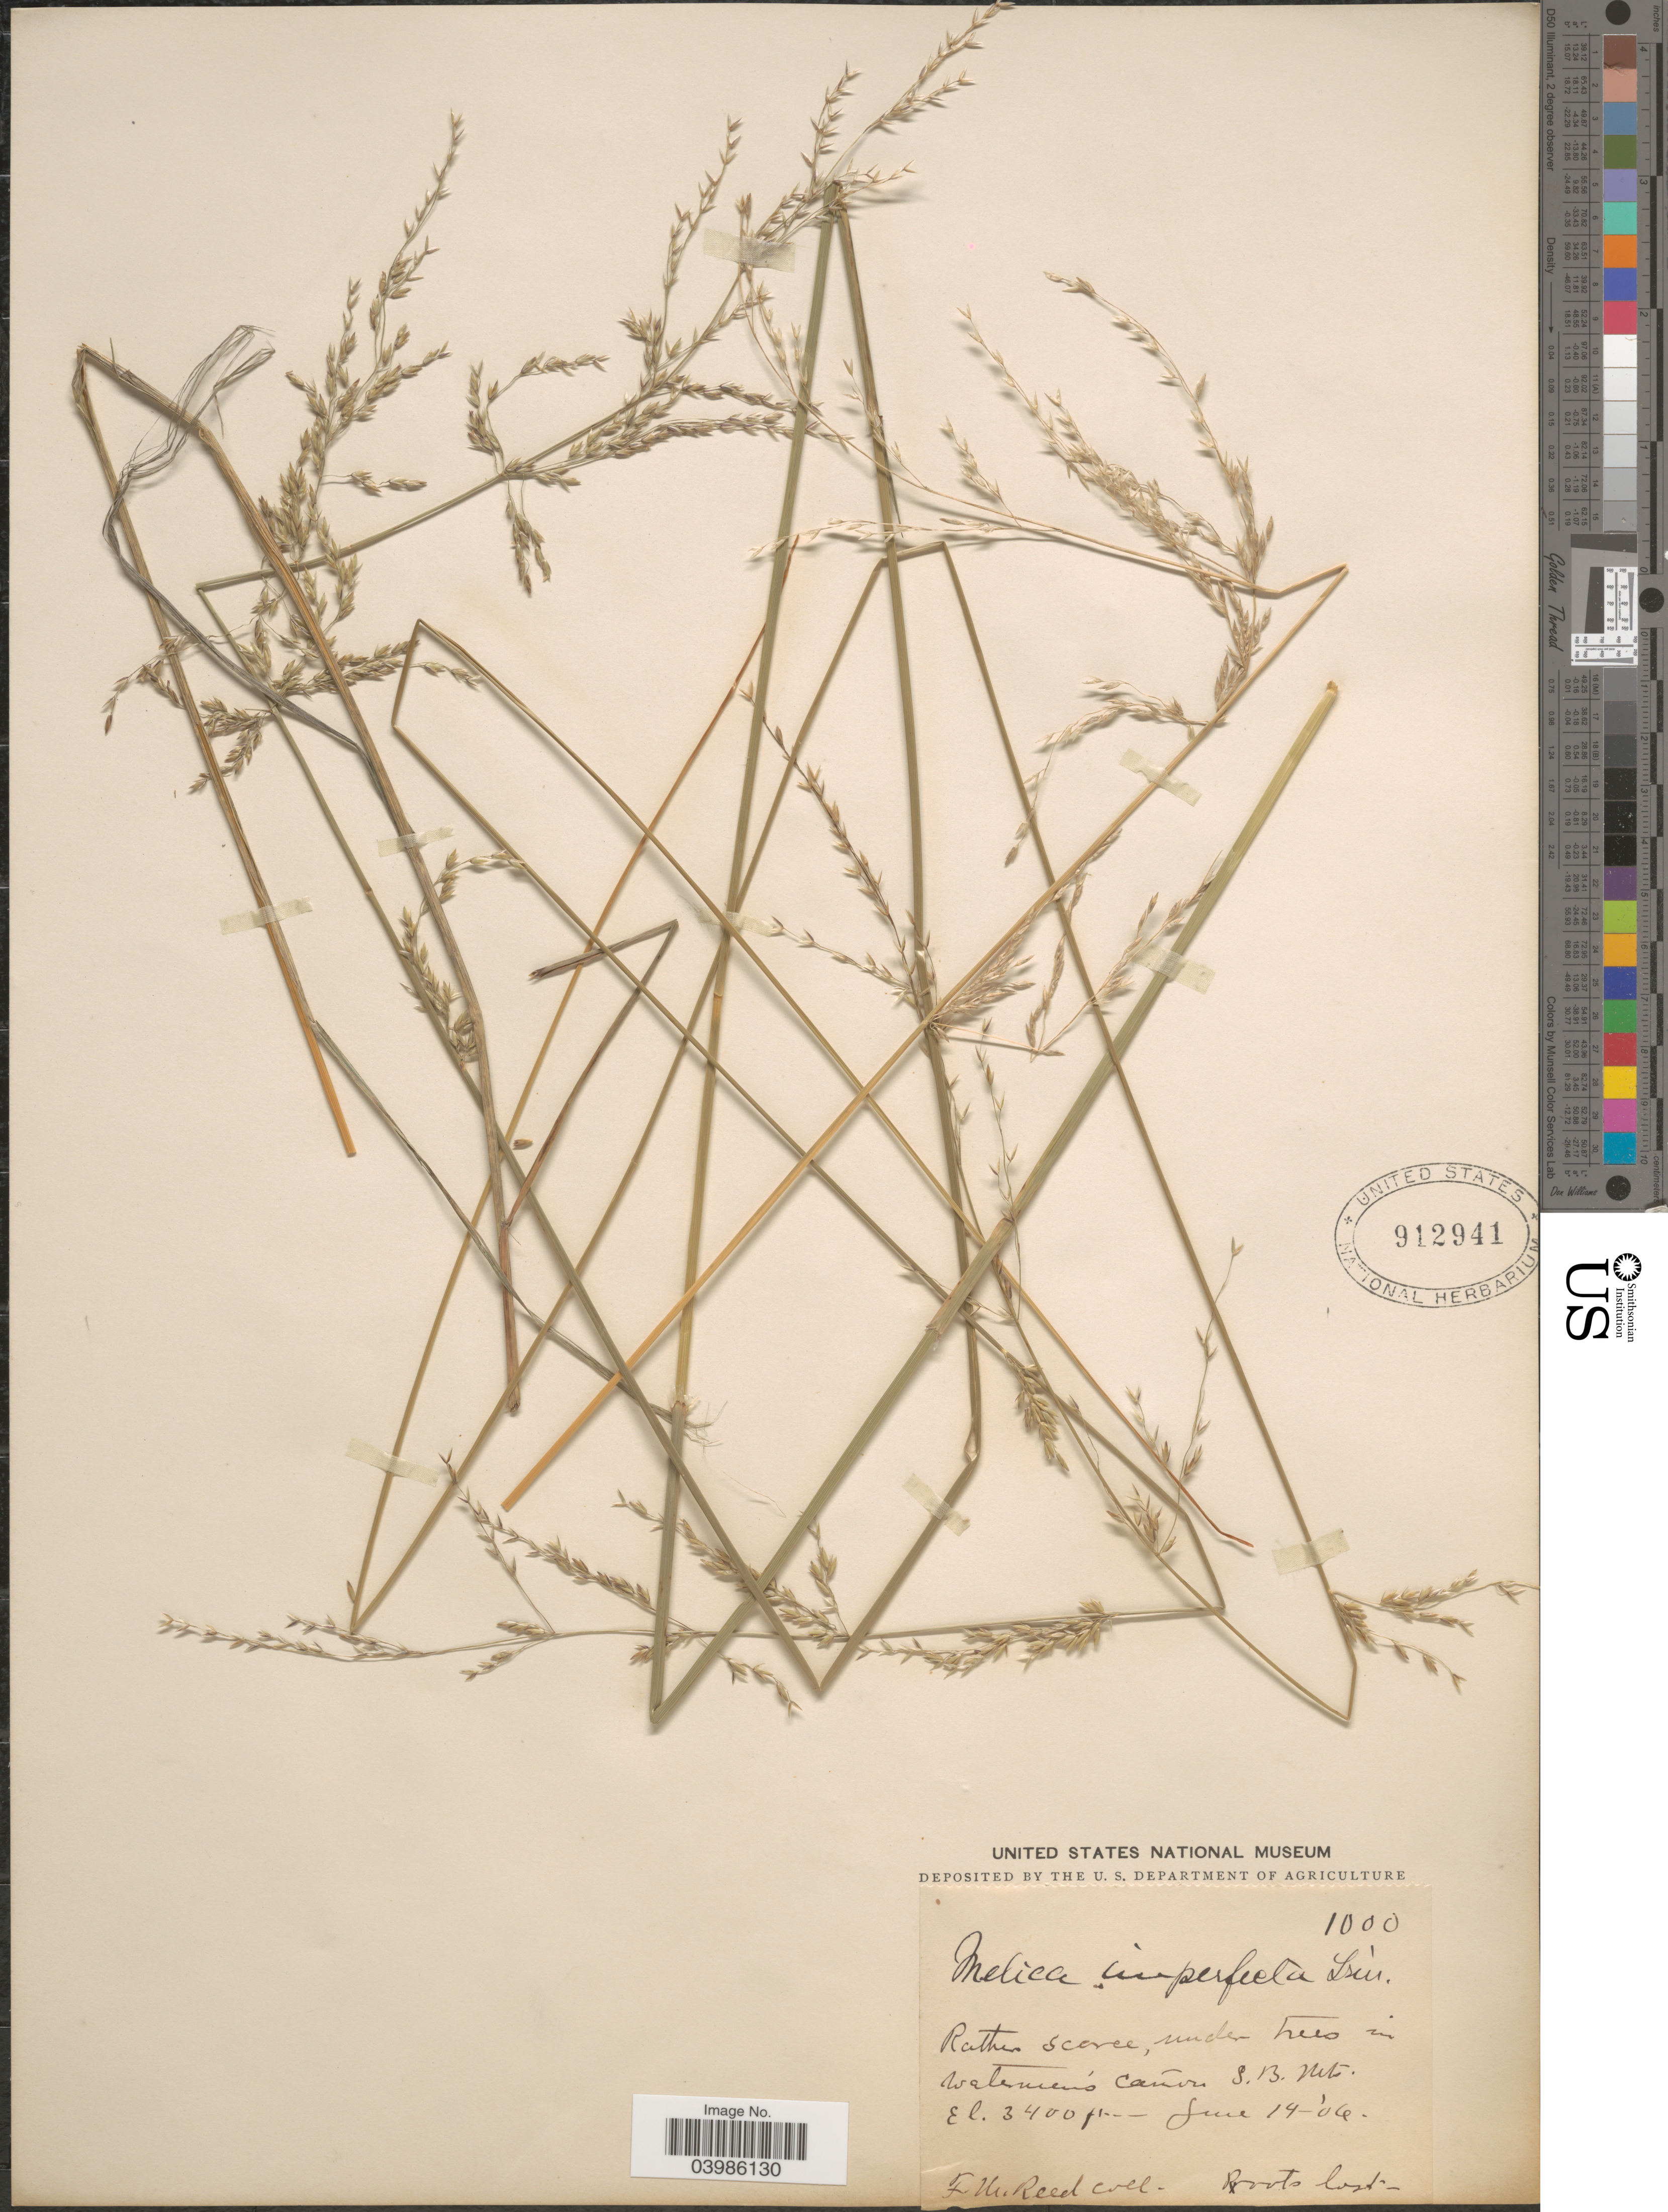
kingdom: Plantae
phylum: Tracheophyta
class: Liliopsida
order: Poales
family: Poaceae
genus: Melica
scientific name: Melica imperfecta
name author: Trin.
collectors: F. Reed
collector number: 1000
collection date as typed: Transcribed d/m/y: 14/6/6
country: United States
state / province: California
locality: Waterman's Cañon. S.B. Mts.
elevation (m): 1036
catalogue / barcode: US 912941